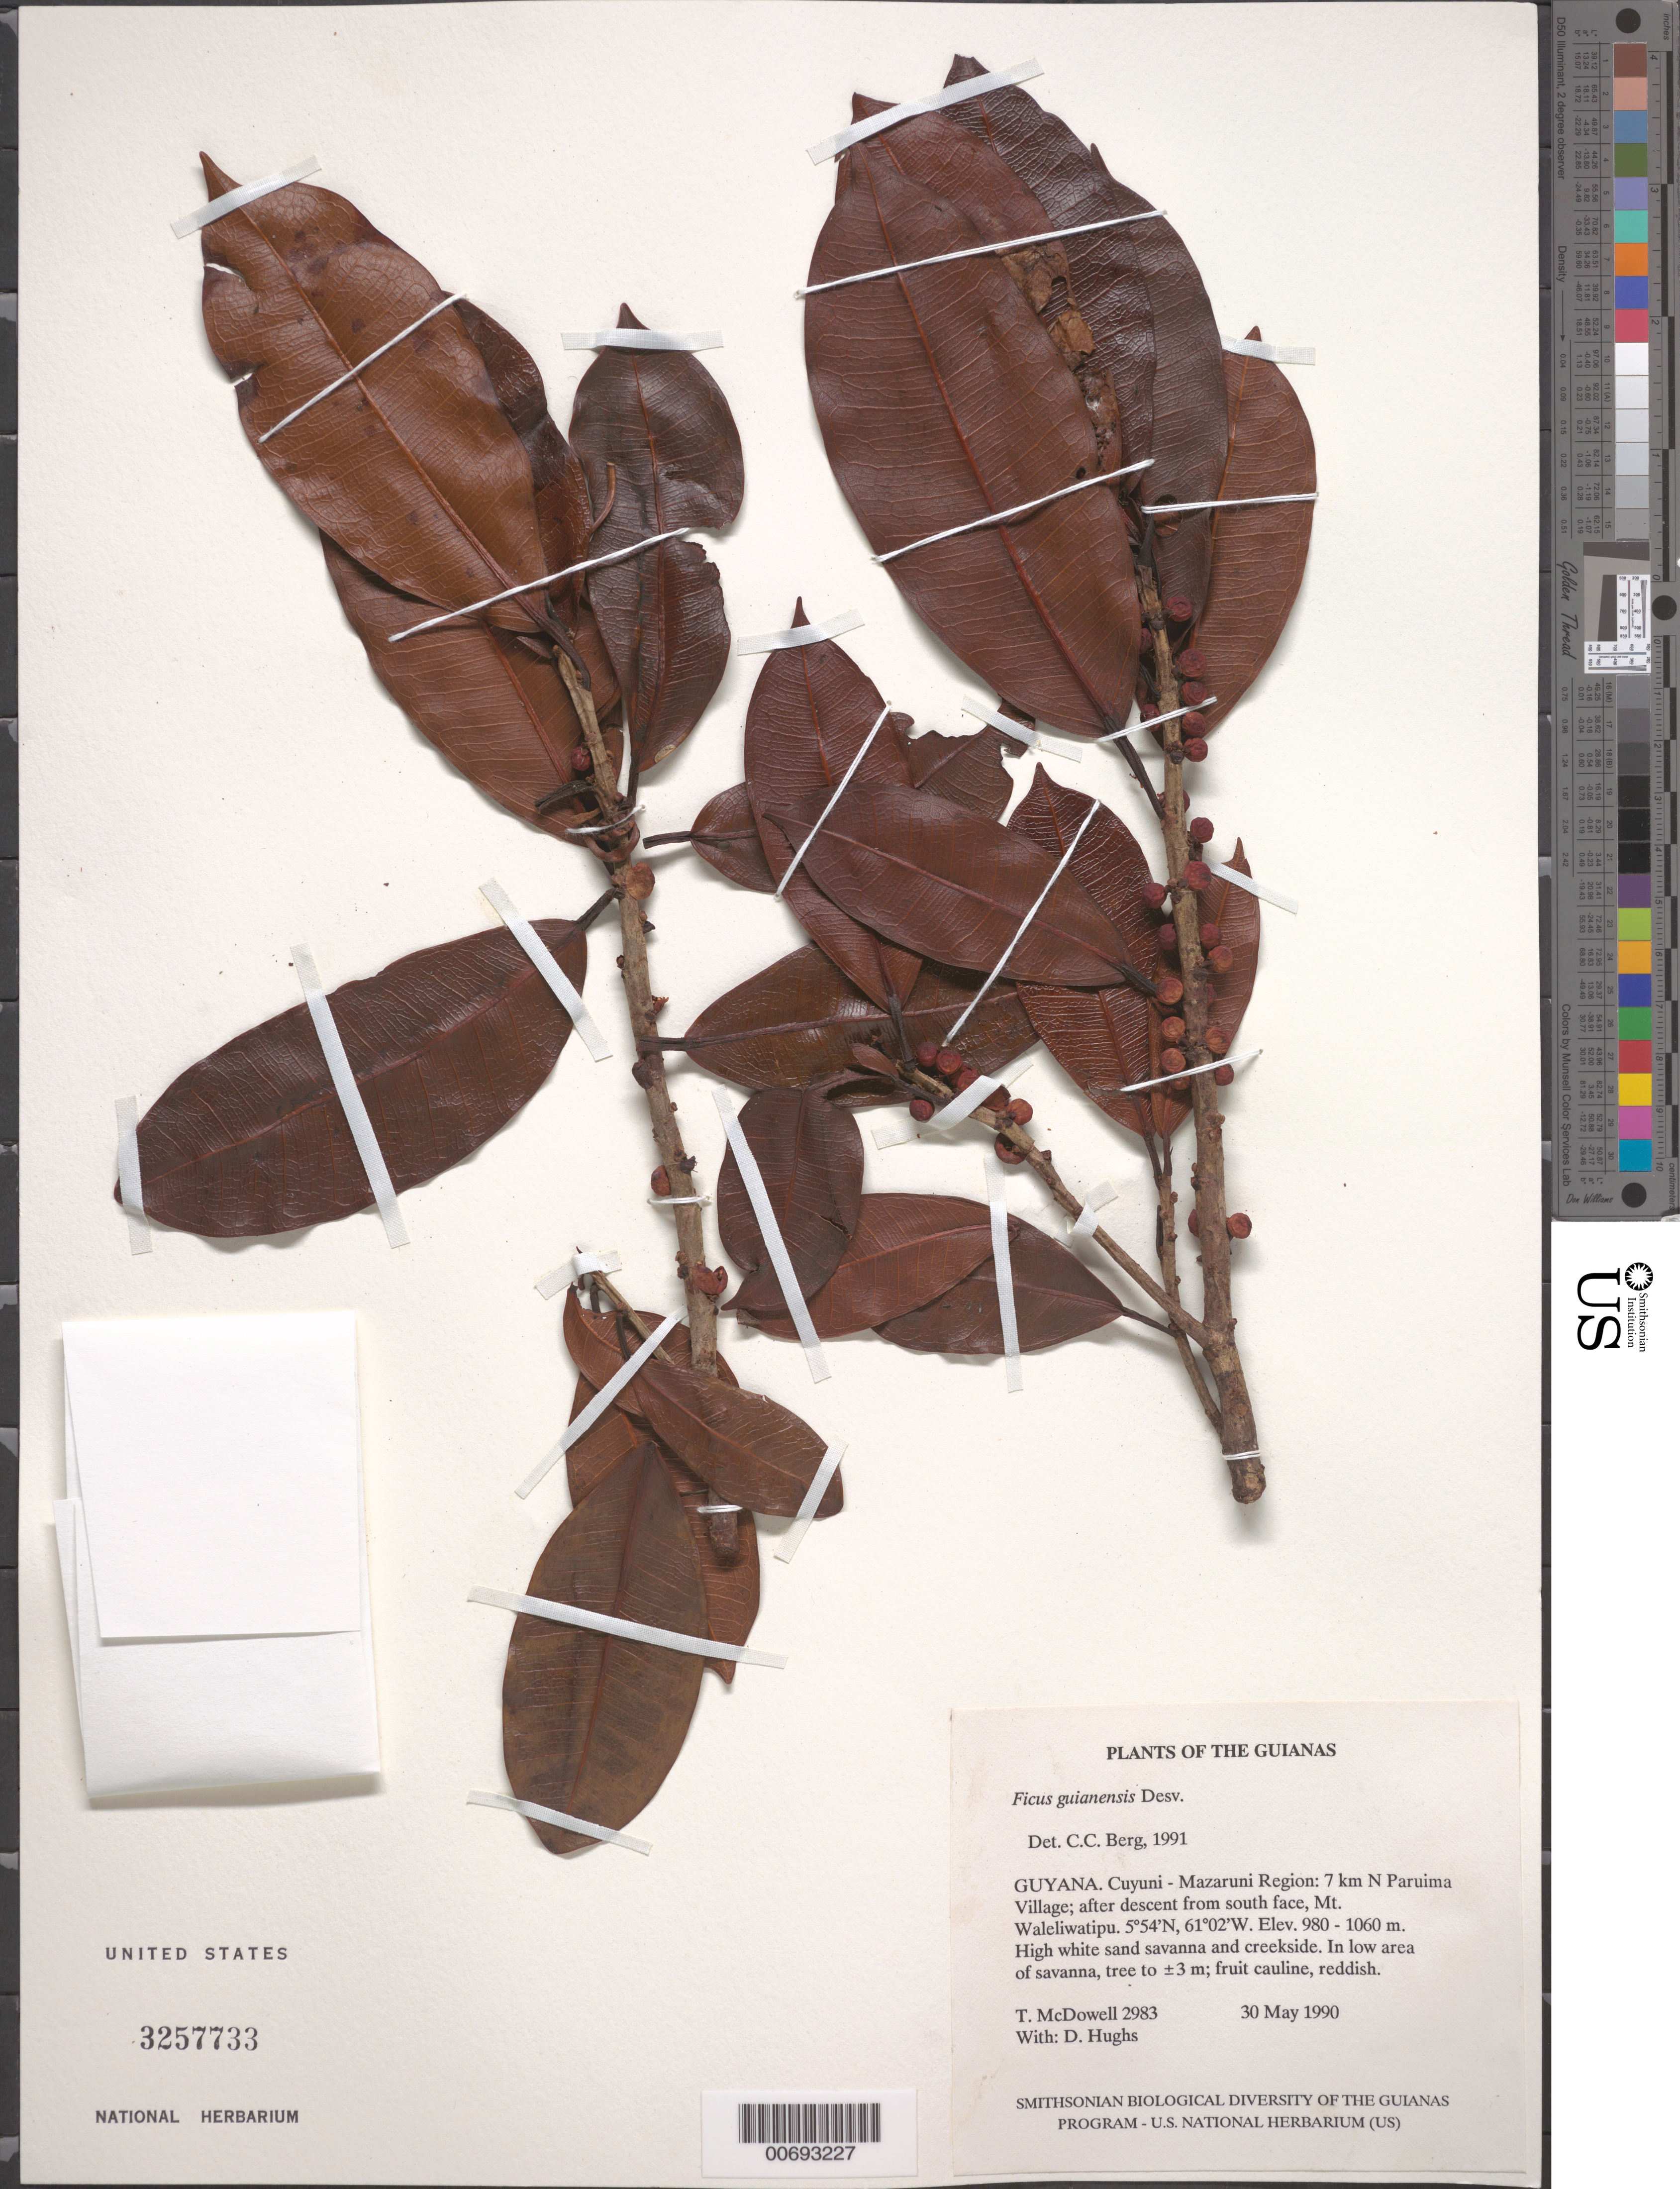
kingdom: Plantae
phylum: Tracheophyta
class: Magnoliopsida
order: Rosales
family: Moraceae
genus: Ficus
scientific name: Ficus guianensis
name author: Desv. ex Ham.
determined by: Berg, C. C.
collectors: T. McDowell, D. Hughs & D. Gopaul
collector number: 2983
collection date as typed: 30 May 1990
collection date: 1990-05-30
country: Guyana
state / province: Cuyuni-Mazaruni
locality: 7 km N of Paruima Village; after descent from south face of Mt. Waleliwatipu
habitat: High white sand savanna and creekside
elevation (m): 980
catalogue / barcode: US 3257733